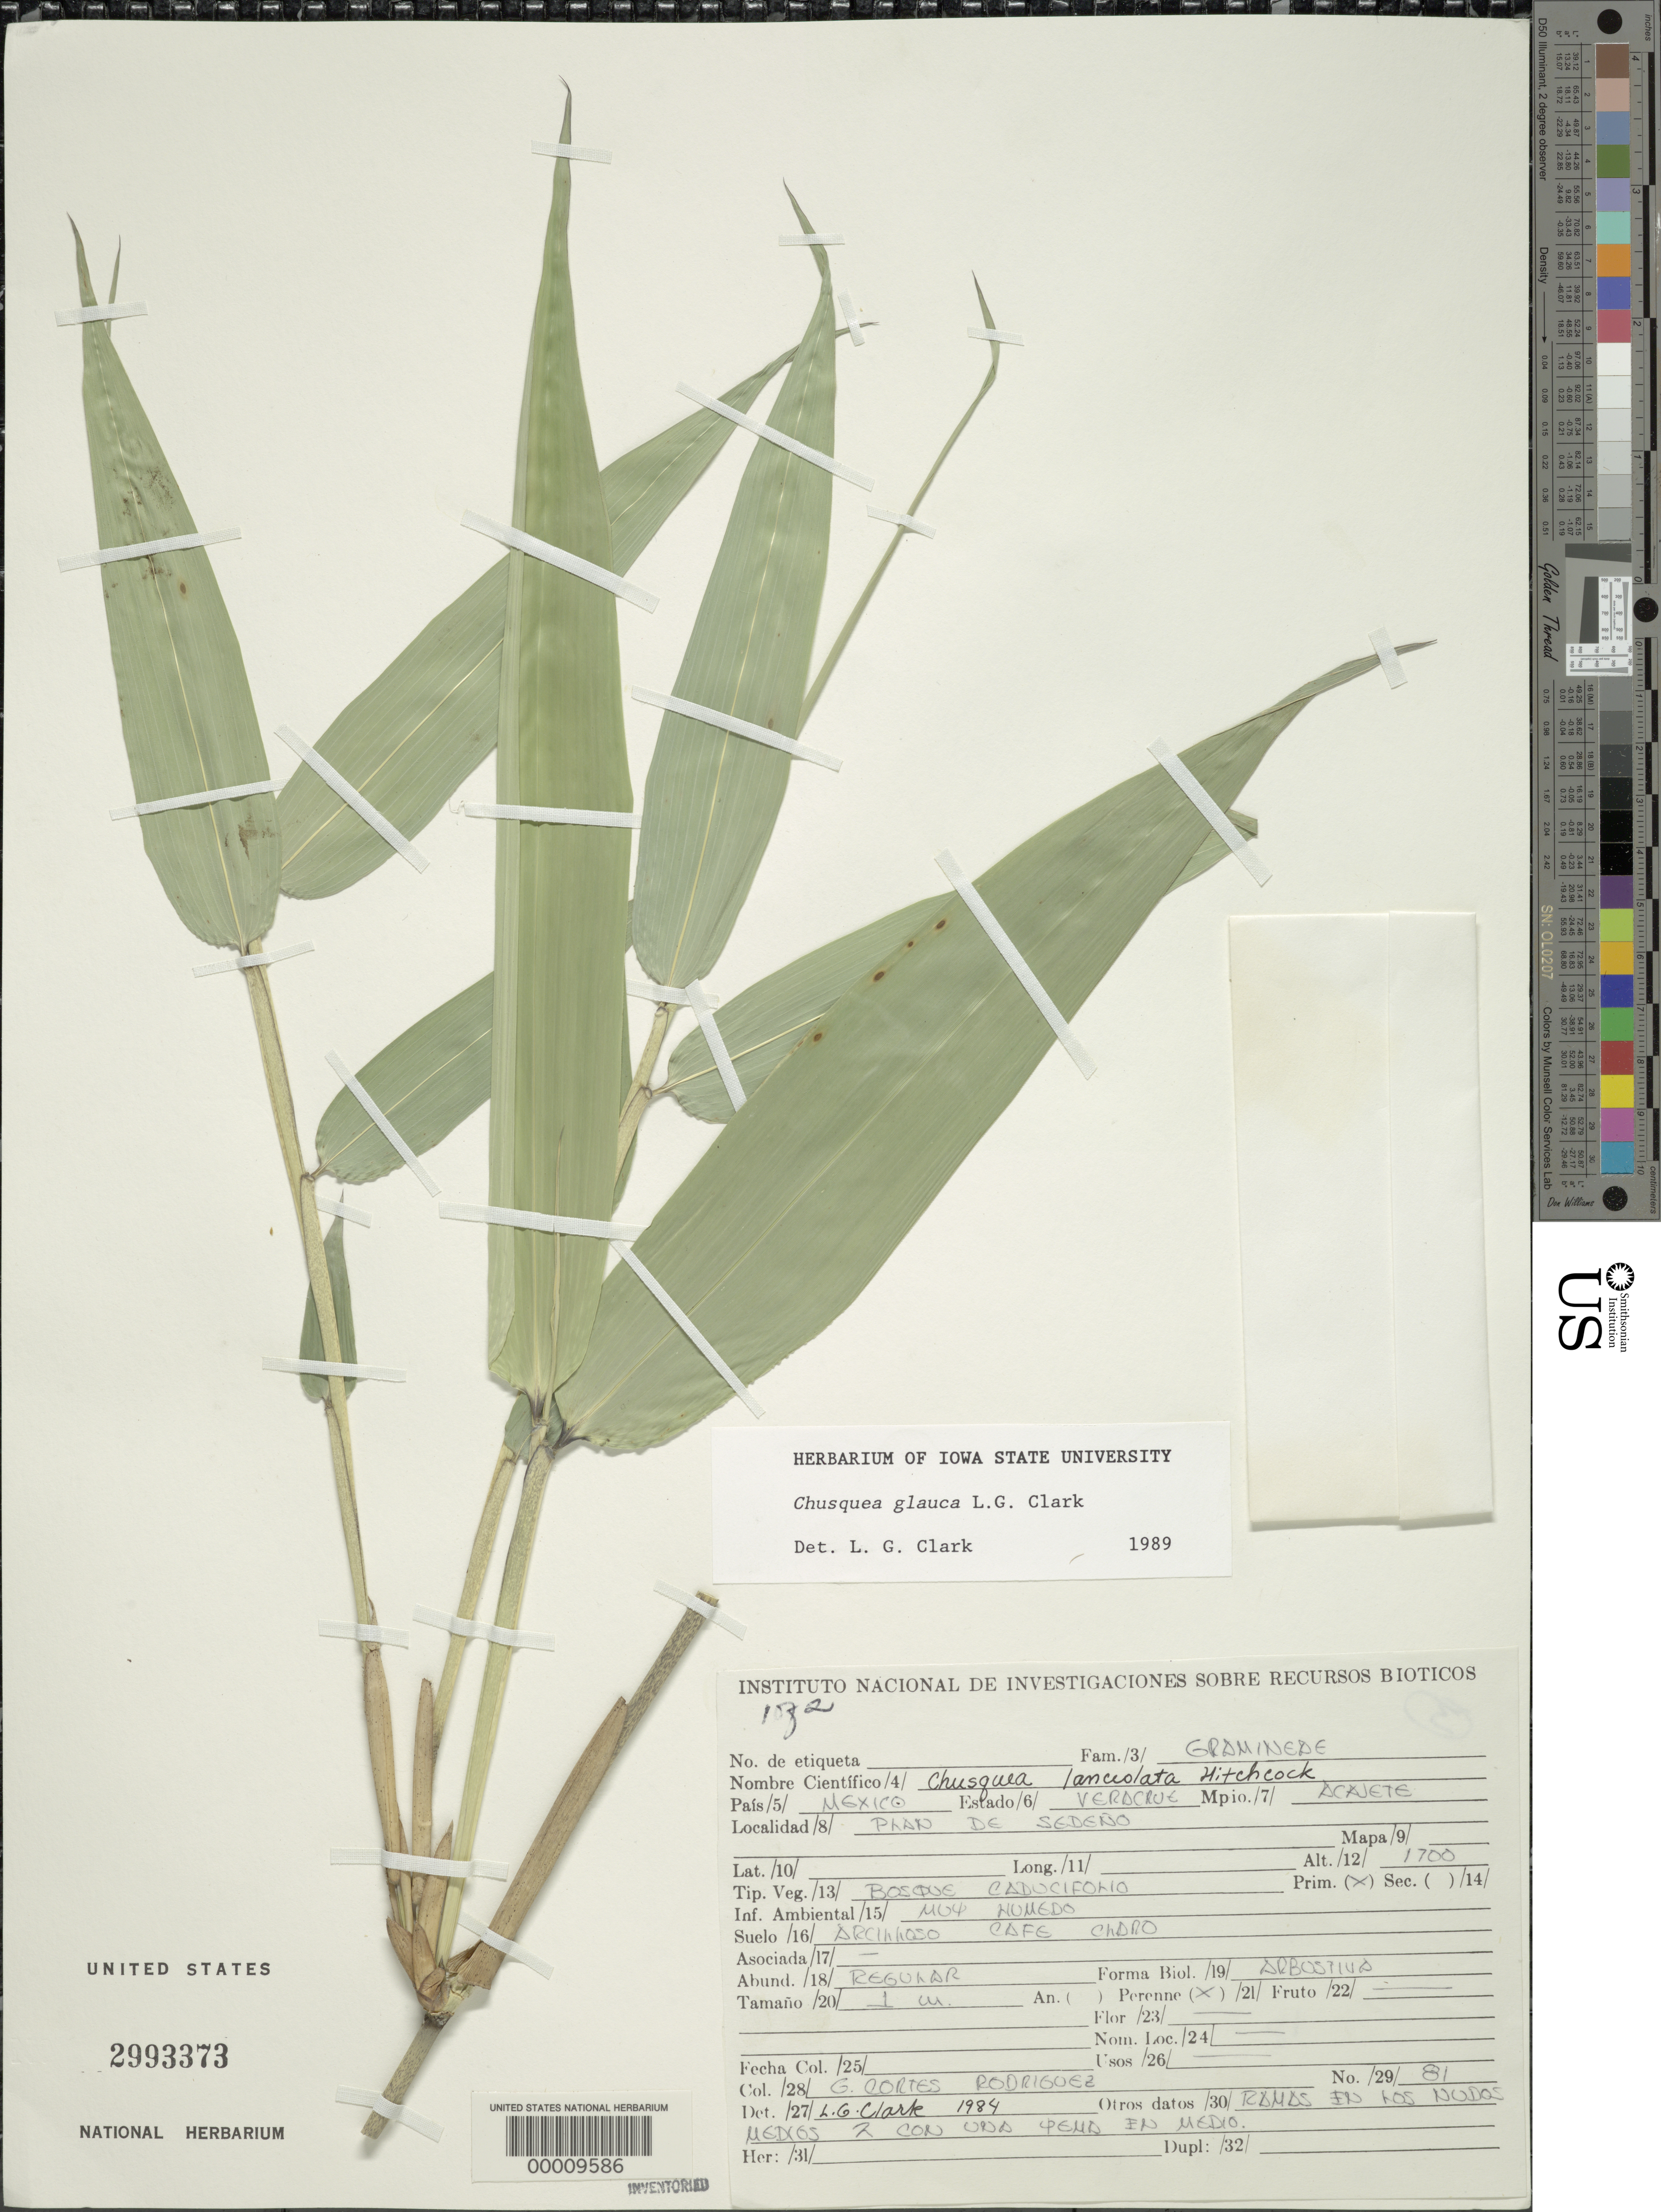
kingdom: Plantae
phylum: Tracheophyta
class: Liliopsida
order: Poales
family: Poaceae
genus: Chusquea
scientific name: Chusquea glauca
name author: L.G. Clark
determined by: Clark, Lynn G., (ISC), Iowa State University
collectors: G. Rodriguez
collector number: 81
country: Mexico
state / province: Veracruz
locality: Plan de sedeno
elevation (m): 1700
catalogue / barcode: US 2993373